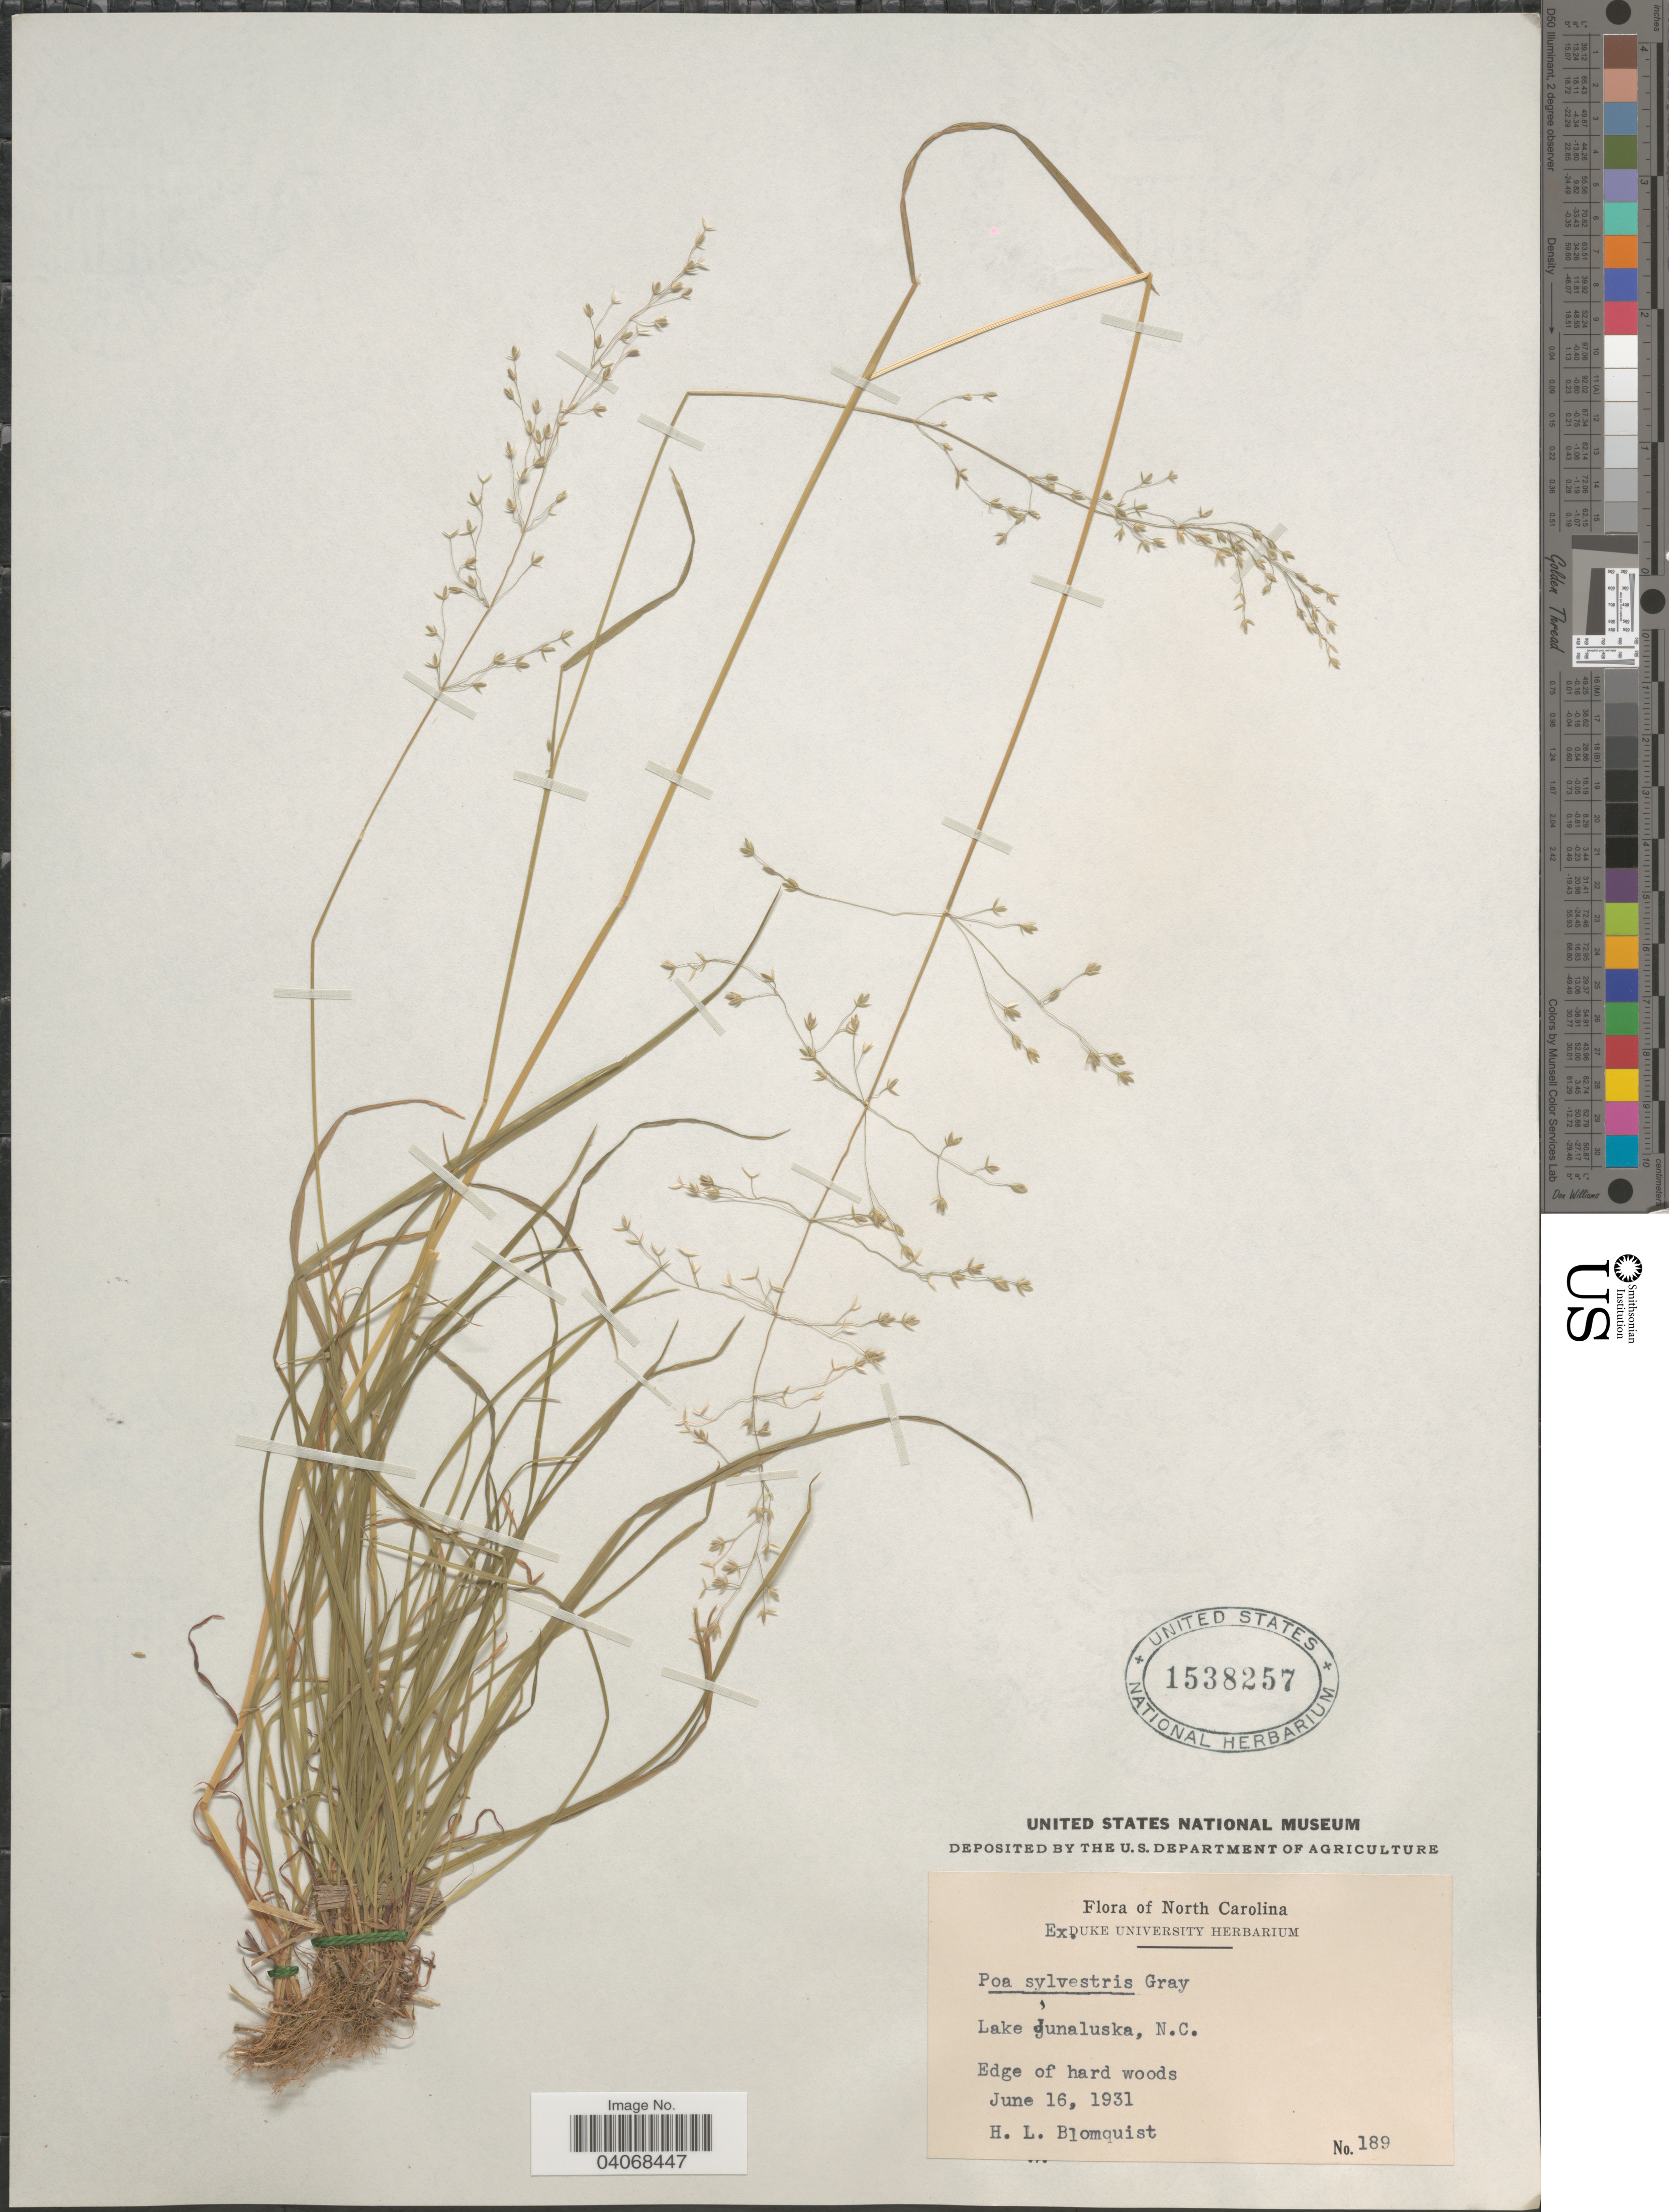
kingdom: Plantae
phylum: Tracheophyta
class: Liliopsida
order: Poales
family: Poaceae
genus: Poa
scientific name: Poa sylvestris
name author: A. Gray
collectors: H. Blomquist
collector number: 189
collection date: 1931-06-16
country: United States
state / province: North Carolina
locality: Lake Junaluska. Edge of hard woods.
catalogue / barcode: US 1538257